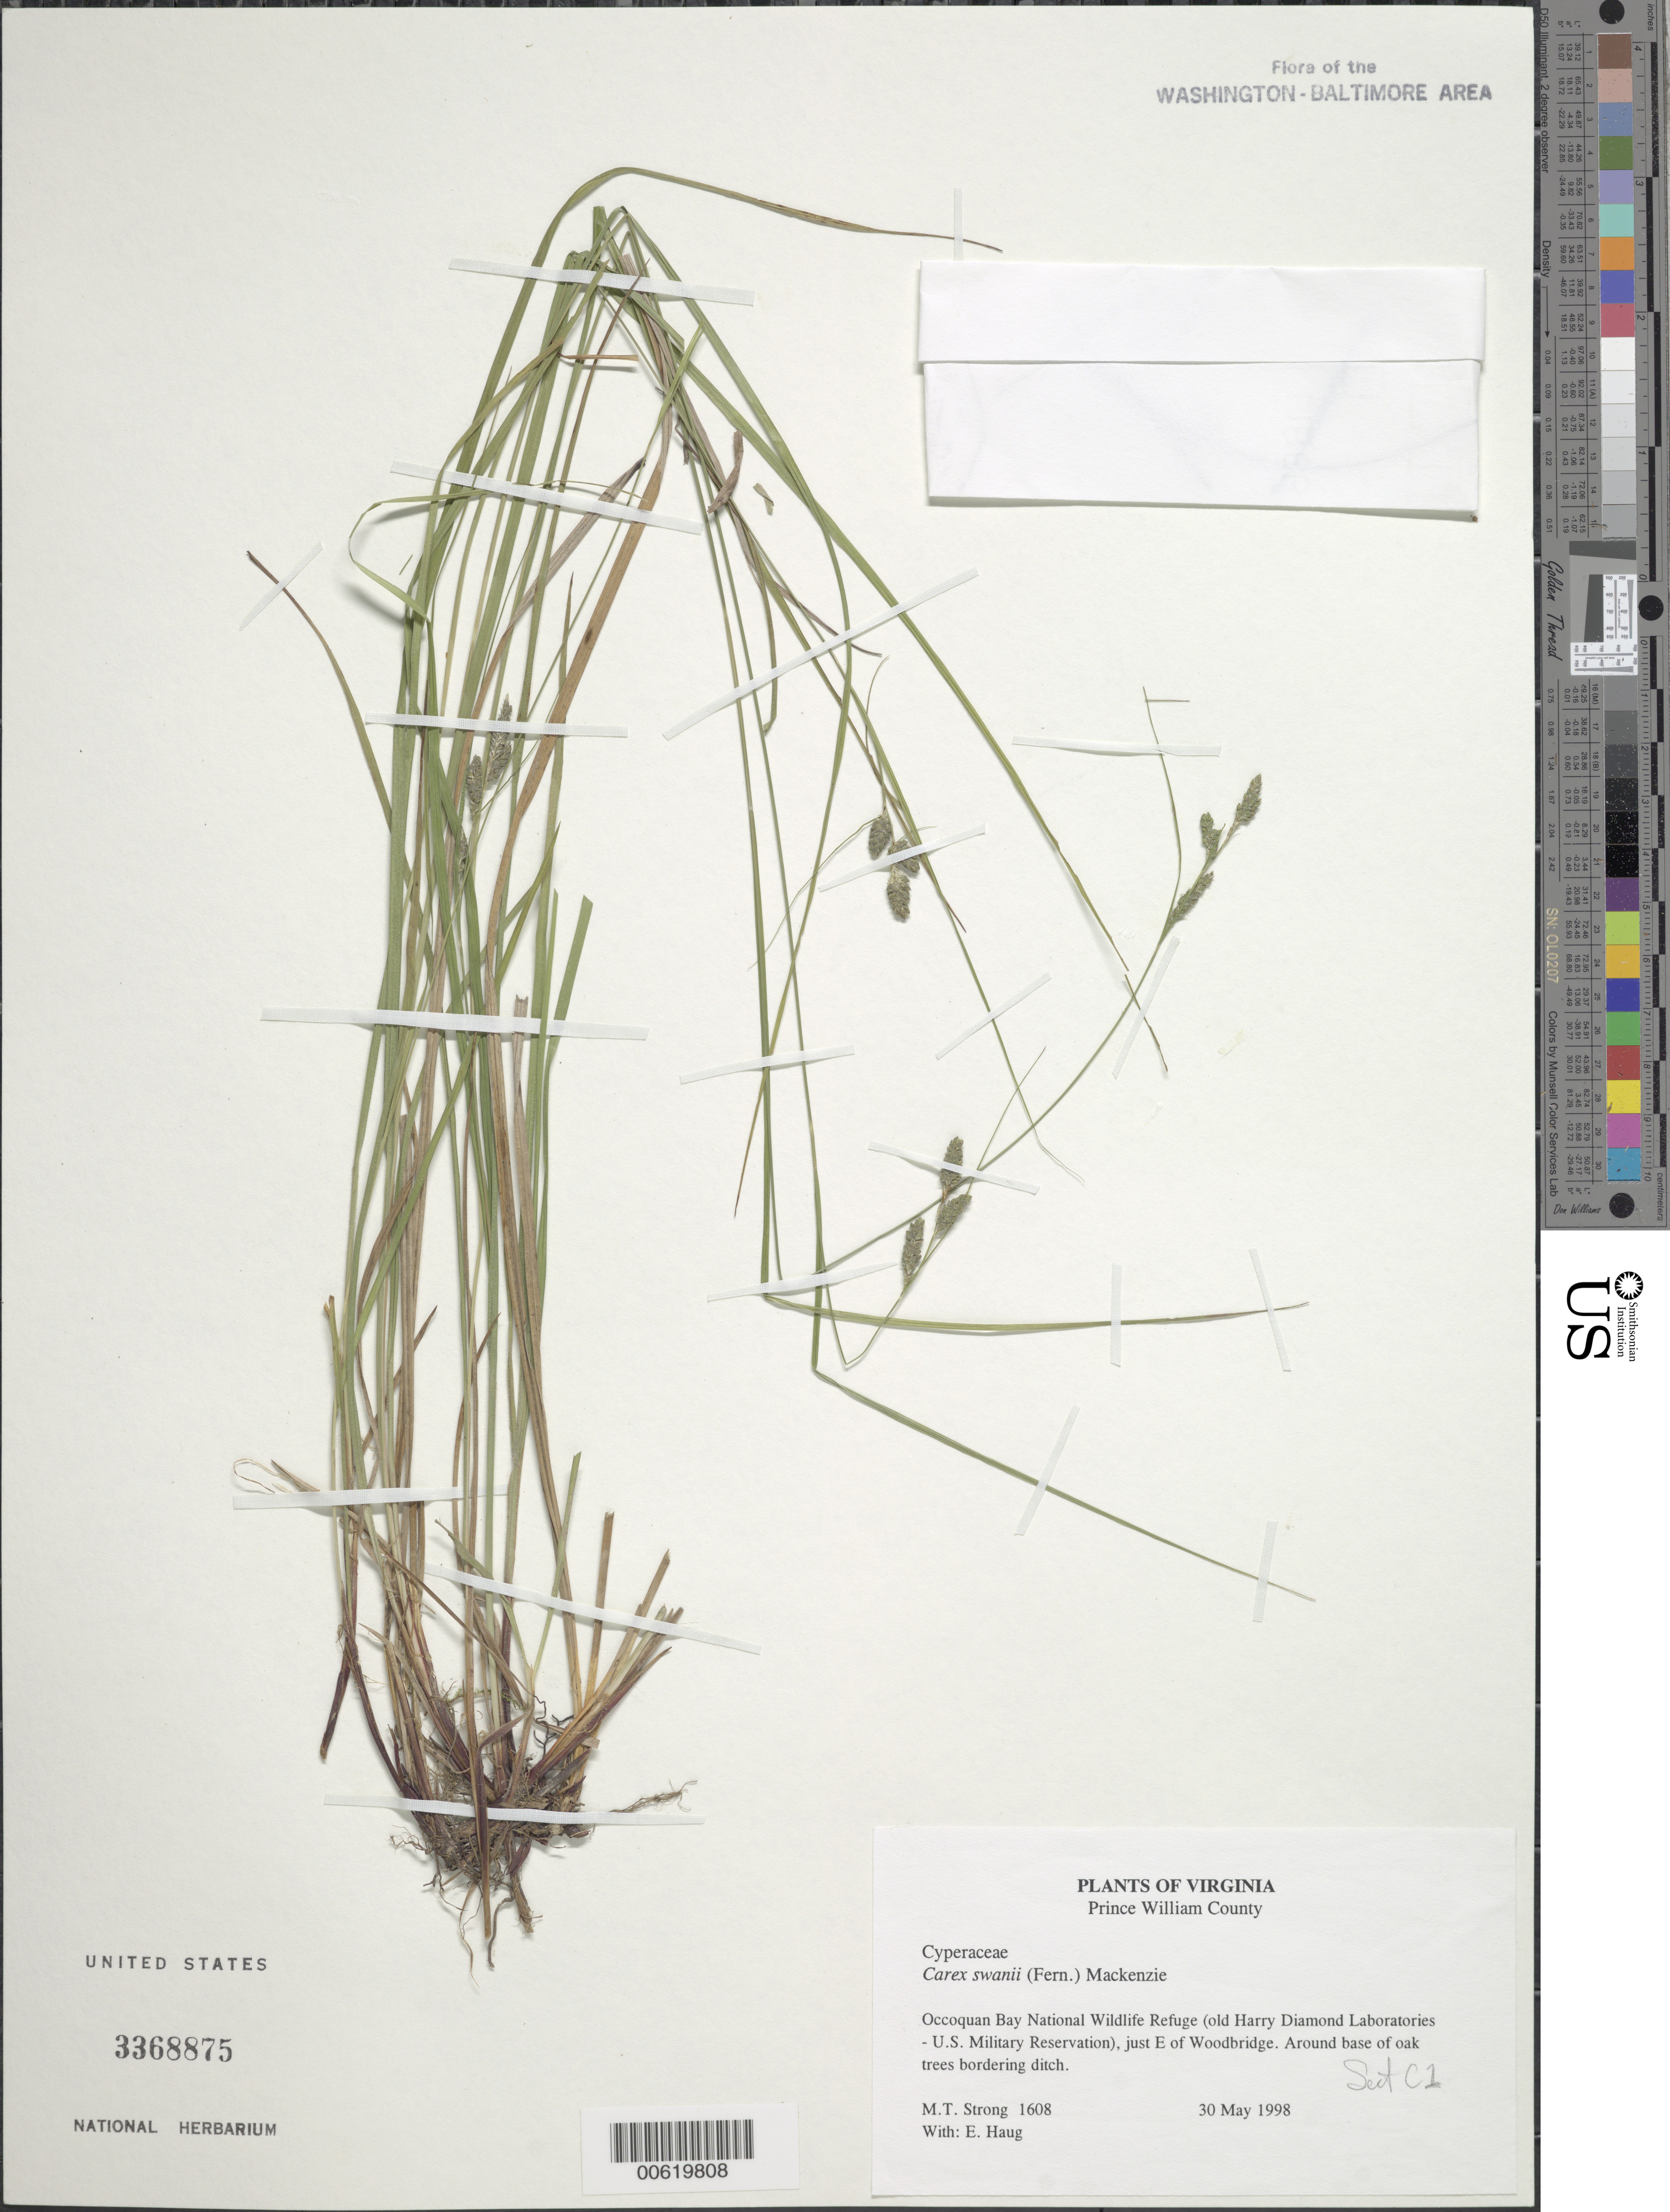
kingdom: Plantae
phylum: Tracheophyta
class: Liliopsida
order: Poales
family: Cyperaceae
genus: Carex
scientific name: Carex swanii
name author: (Fernald) Mack.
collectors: M. T. Strong & E. Haug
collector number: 1608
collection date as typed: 30 May 1998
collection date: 1998-05-30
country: United States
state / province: Virginia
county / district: Prince William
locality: Occoquan Bay National Wildlife Refuge (old Harry Diamond Laboratories - U.S. Military Reservation), just E of Woodbridge.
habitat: Around base of oak trees bordering ditch.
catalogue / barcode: US 3368875